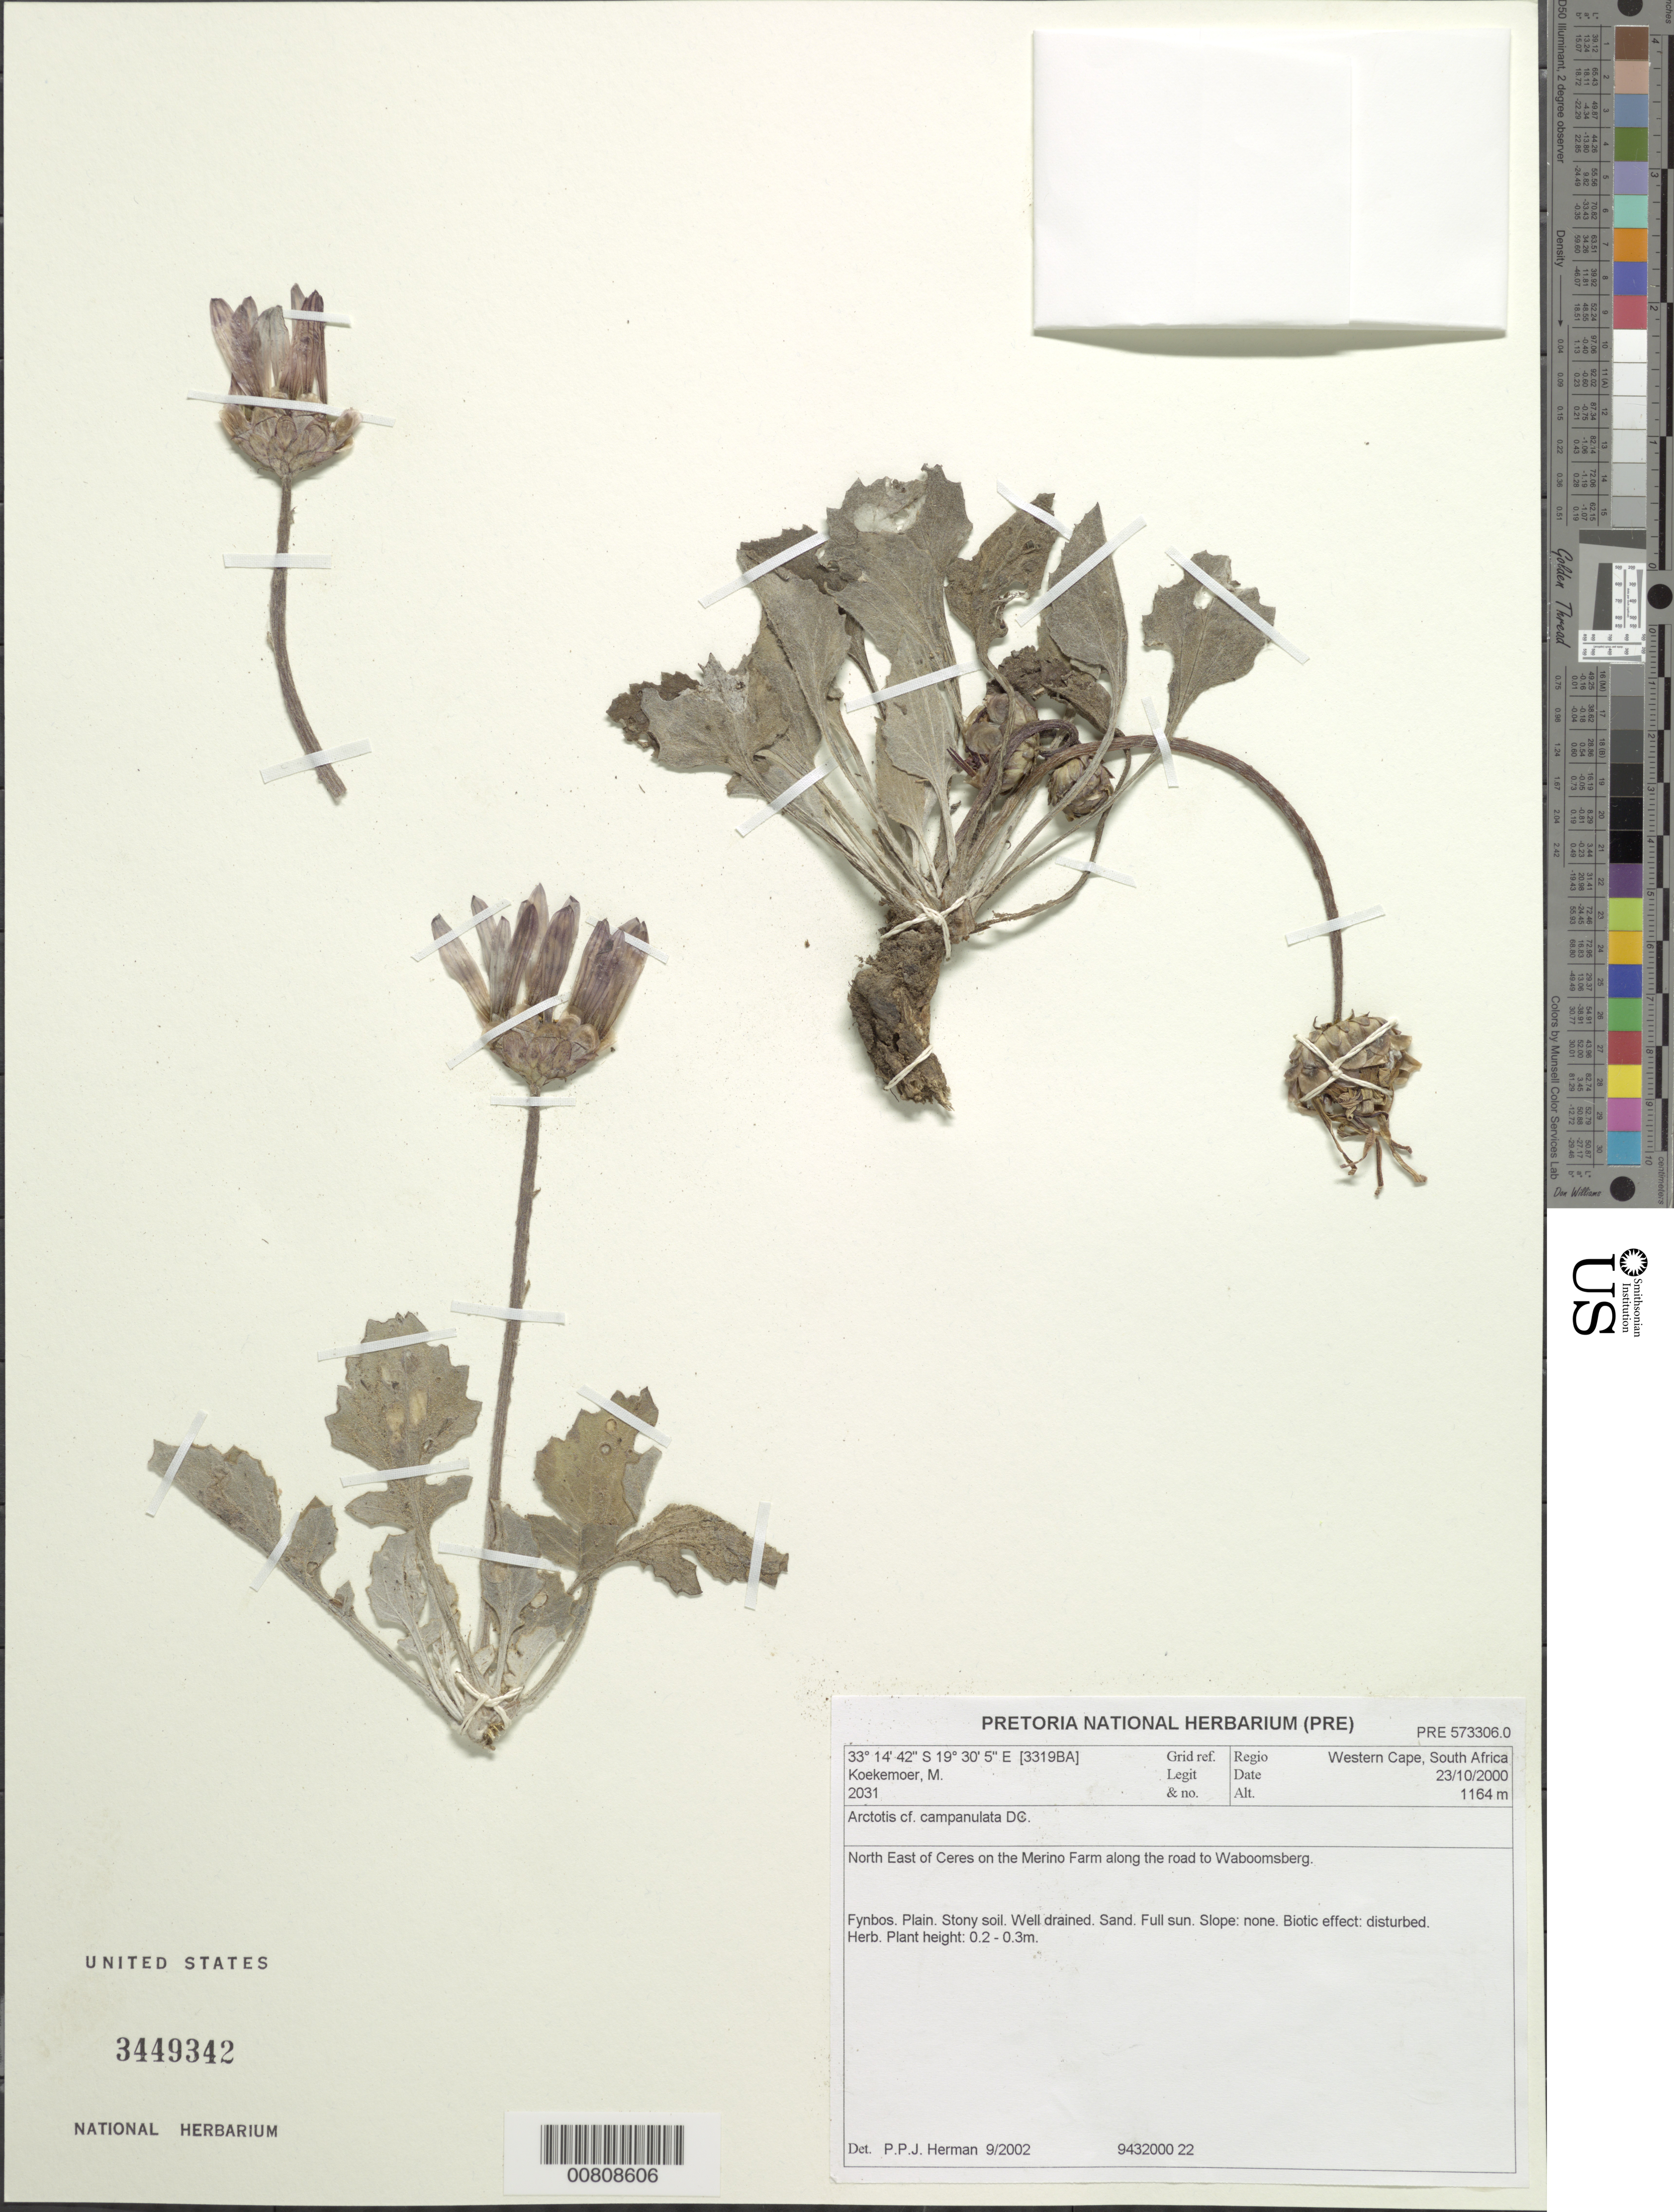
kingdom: Plantae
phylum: Tracheophyta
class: Magnoliopsida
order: Asterales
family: Asteraceae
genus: Arctotis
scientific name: Arctotis campanulata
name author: DC.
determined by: Herman, P. P. J.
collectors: M. Koekemoer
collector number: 2031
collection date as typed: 23 October 2000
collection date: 2000-10-23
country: South Africa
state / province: Western Cape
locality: Western Cape; NE of Ceres on the Merino Farm, along road to Waboomsberg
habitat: Fynbos; plain; stony soil, well drained, sand; full sun; no slope, disturbed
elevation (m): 1164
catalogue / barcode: US 3449342